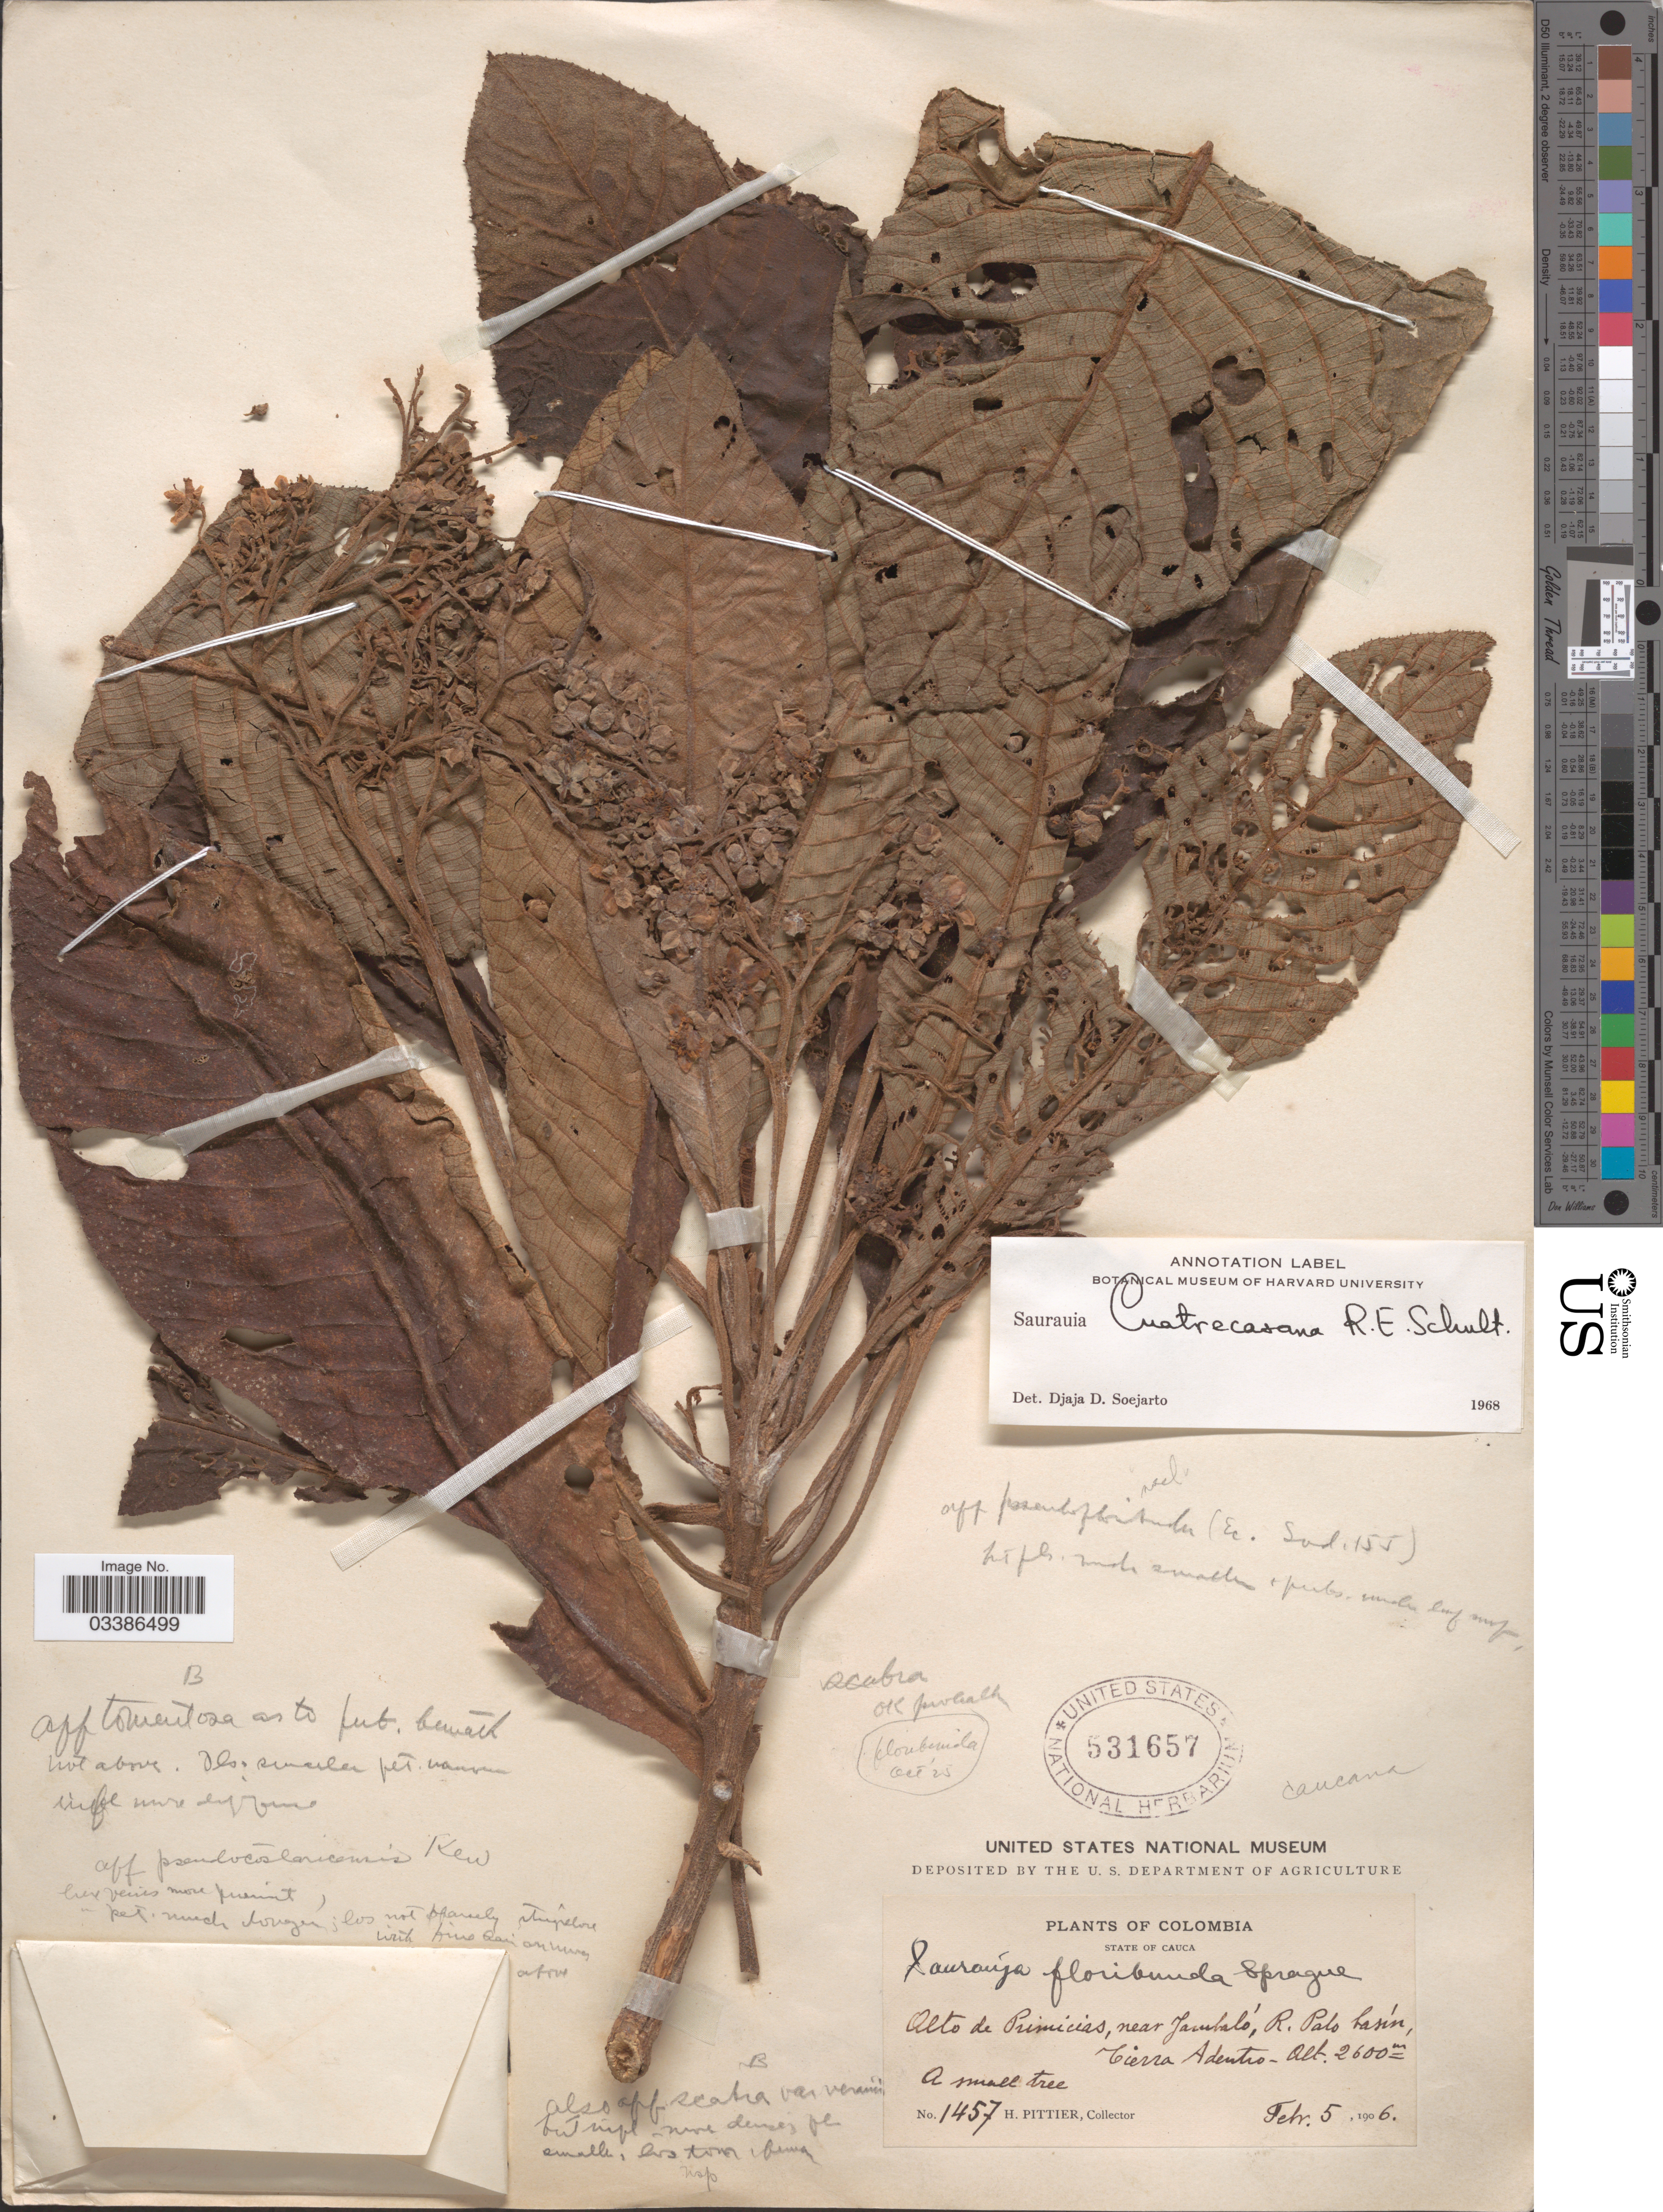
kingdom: Plantae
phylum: Tracheophyta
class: Magnoliopsida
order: Ericales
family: Actinidiaceae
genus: Saurauia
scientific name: Saurauia cuatrecasana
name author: R.E. Schult.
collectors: H. F. Pittier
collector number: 1457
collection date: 1906-02-05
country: Colombia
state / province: Cauca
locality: Alto de Primicias, near Jambaló, R. Palo basín, Tierra Adentro.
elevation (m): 2600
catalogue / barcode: US 531657